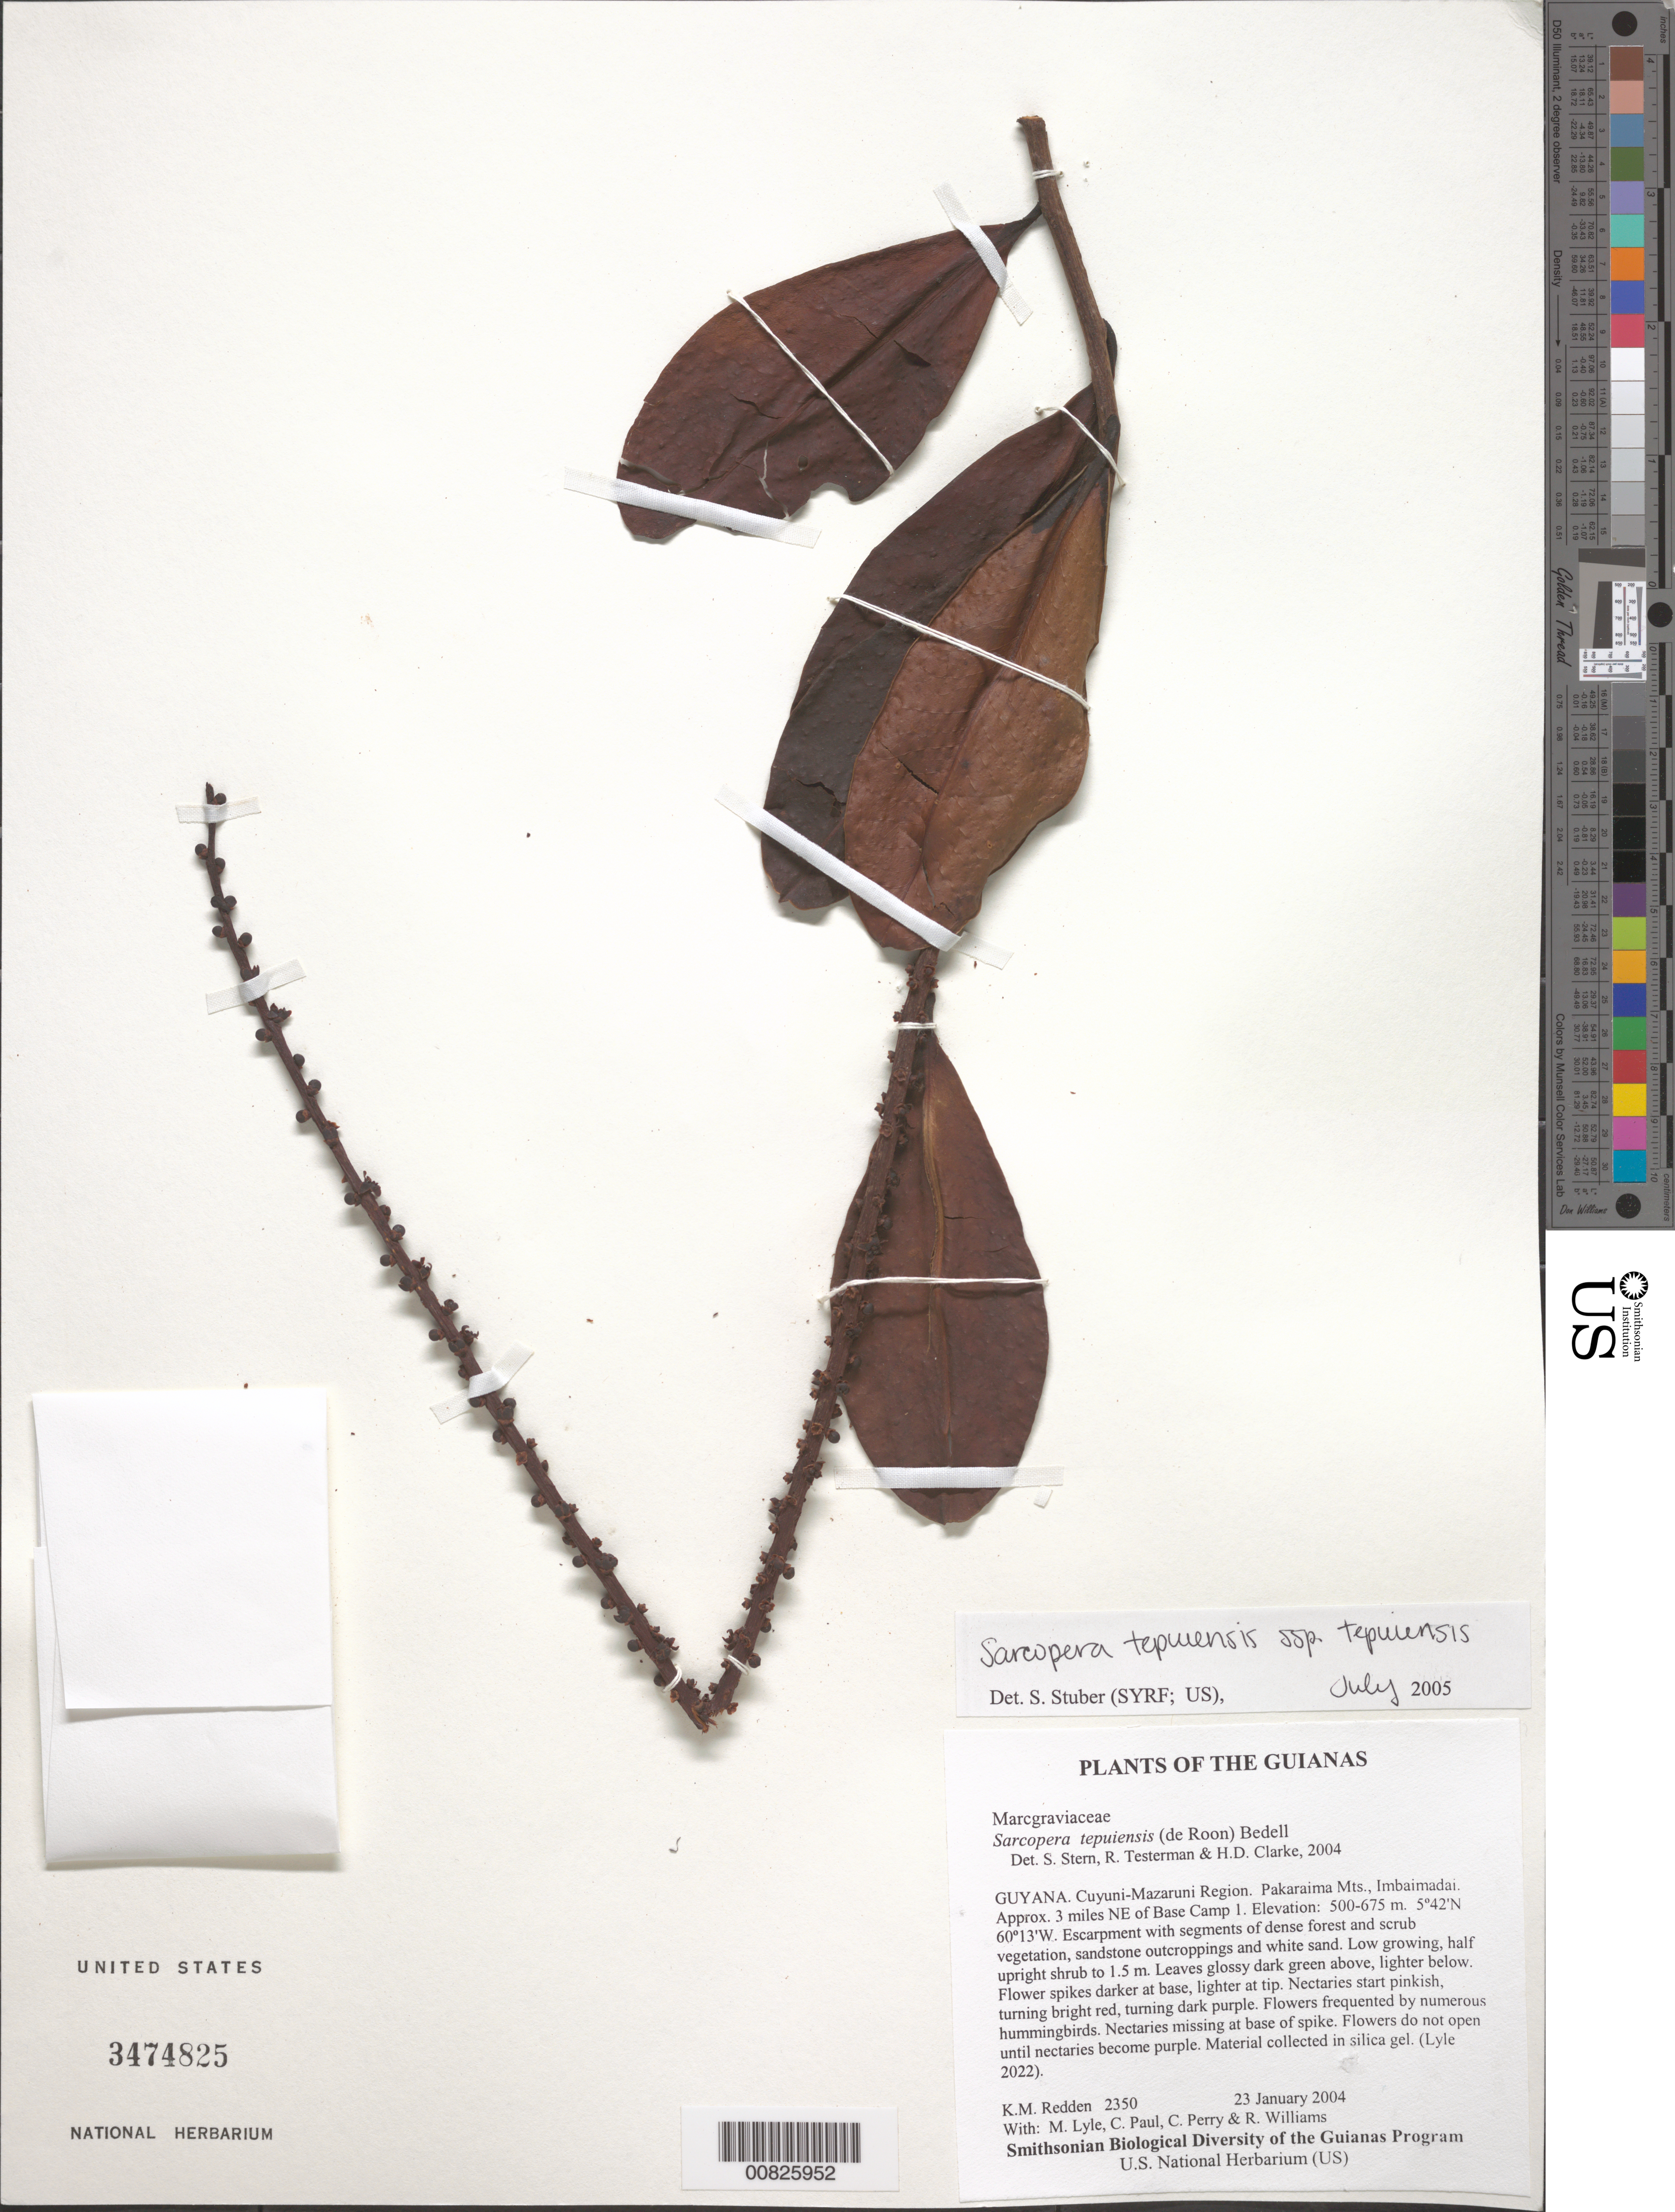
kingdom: Plantae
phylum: Tracheophyta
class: Magnoliopsida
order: Ericales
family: Marcgraviaceae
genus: Sarcopera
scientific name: Sarcopera tepuiensis subsp. tepuiensis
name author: (de Roon) Bedell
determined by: Stuber, S.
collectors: K. M. Redden, M. Lyle, C. Paul, C. Perry & R. Williams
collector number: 2350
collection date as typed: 23 January 2004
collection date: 2004-01-23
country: Guyana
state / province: Cuyuni-Mazaruni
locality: Pakaraima Mts., Imbaimadai. Approx. 3 miles NE of Base Camp 1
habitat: Escarpment with segments of dense forest and scrub vegetation, sandstone outcroppings and white sand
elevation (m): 500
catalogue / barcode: US 3474825